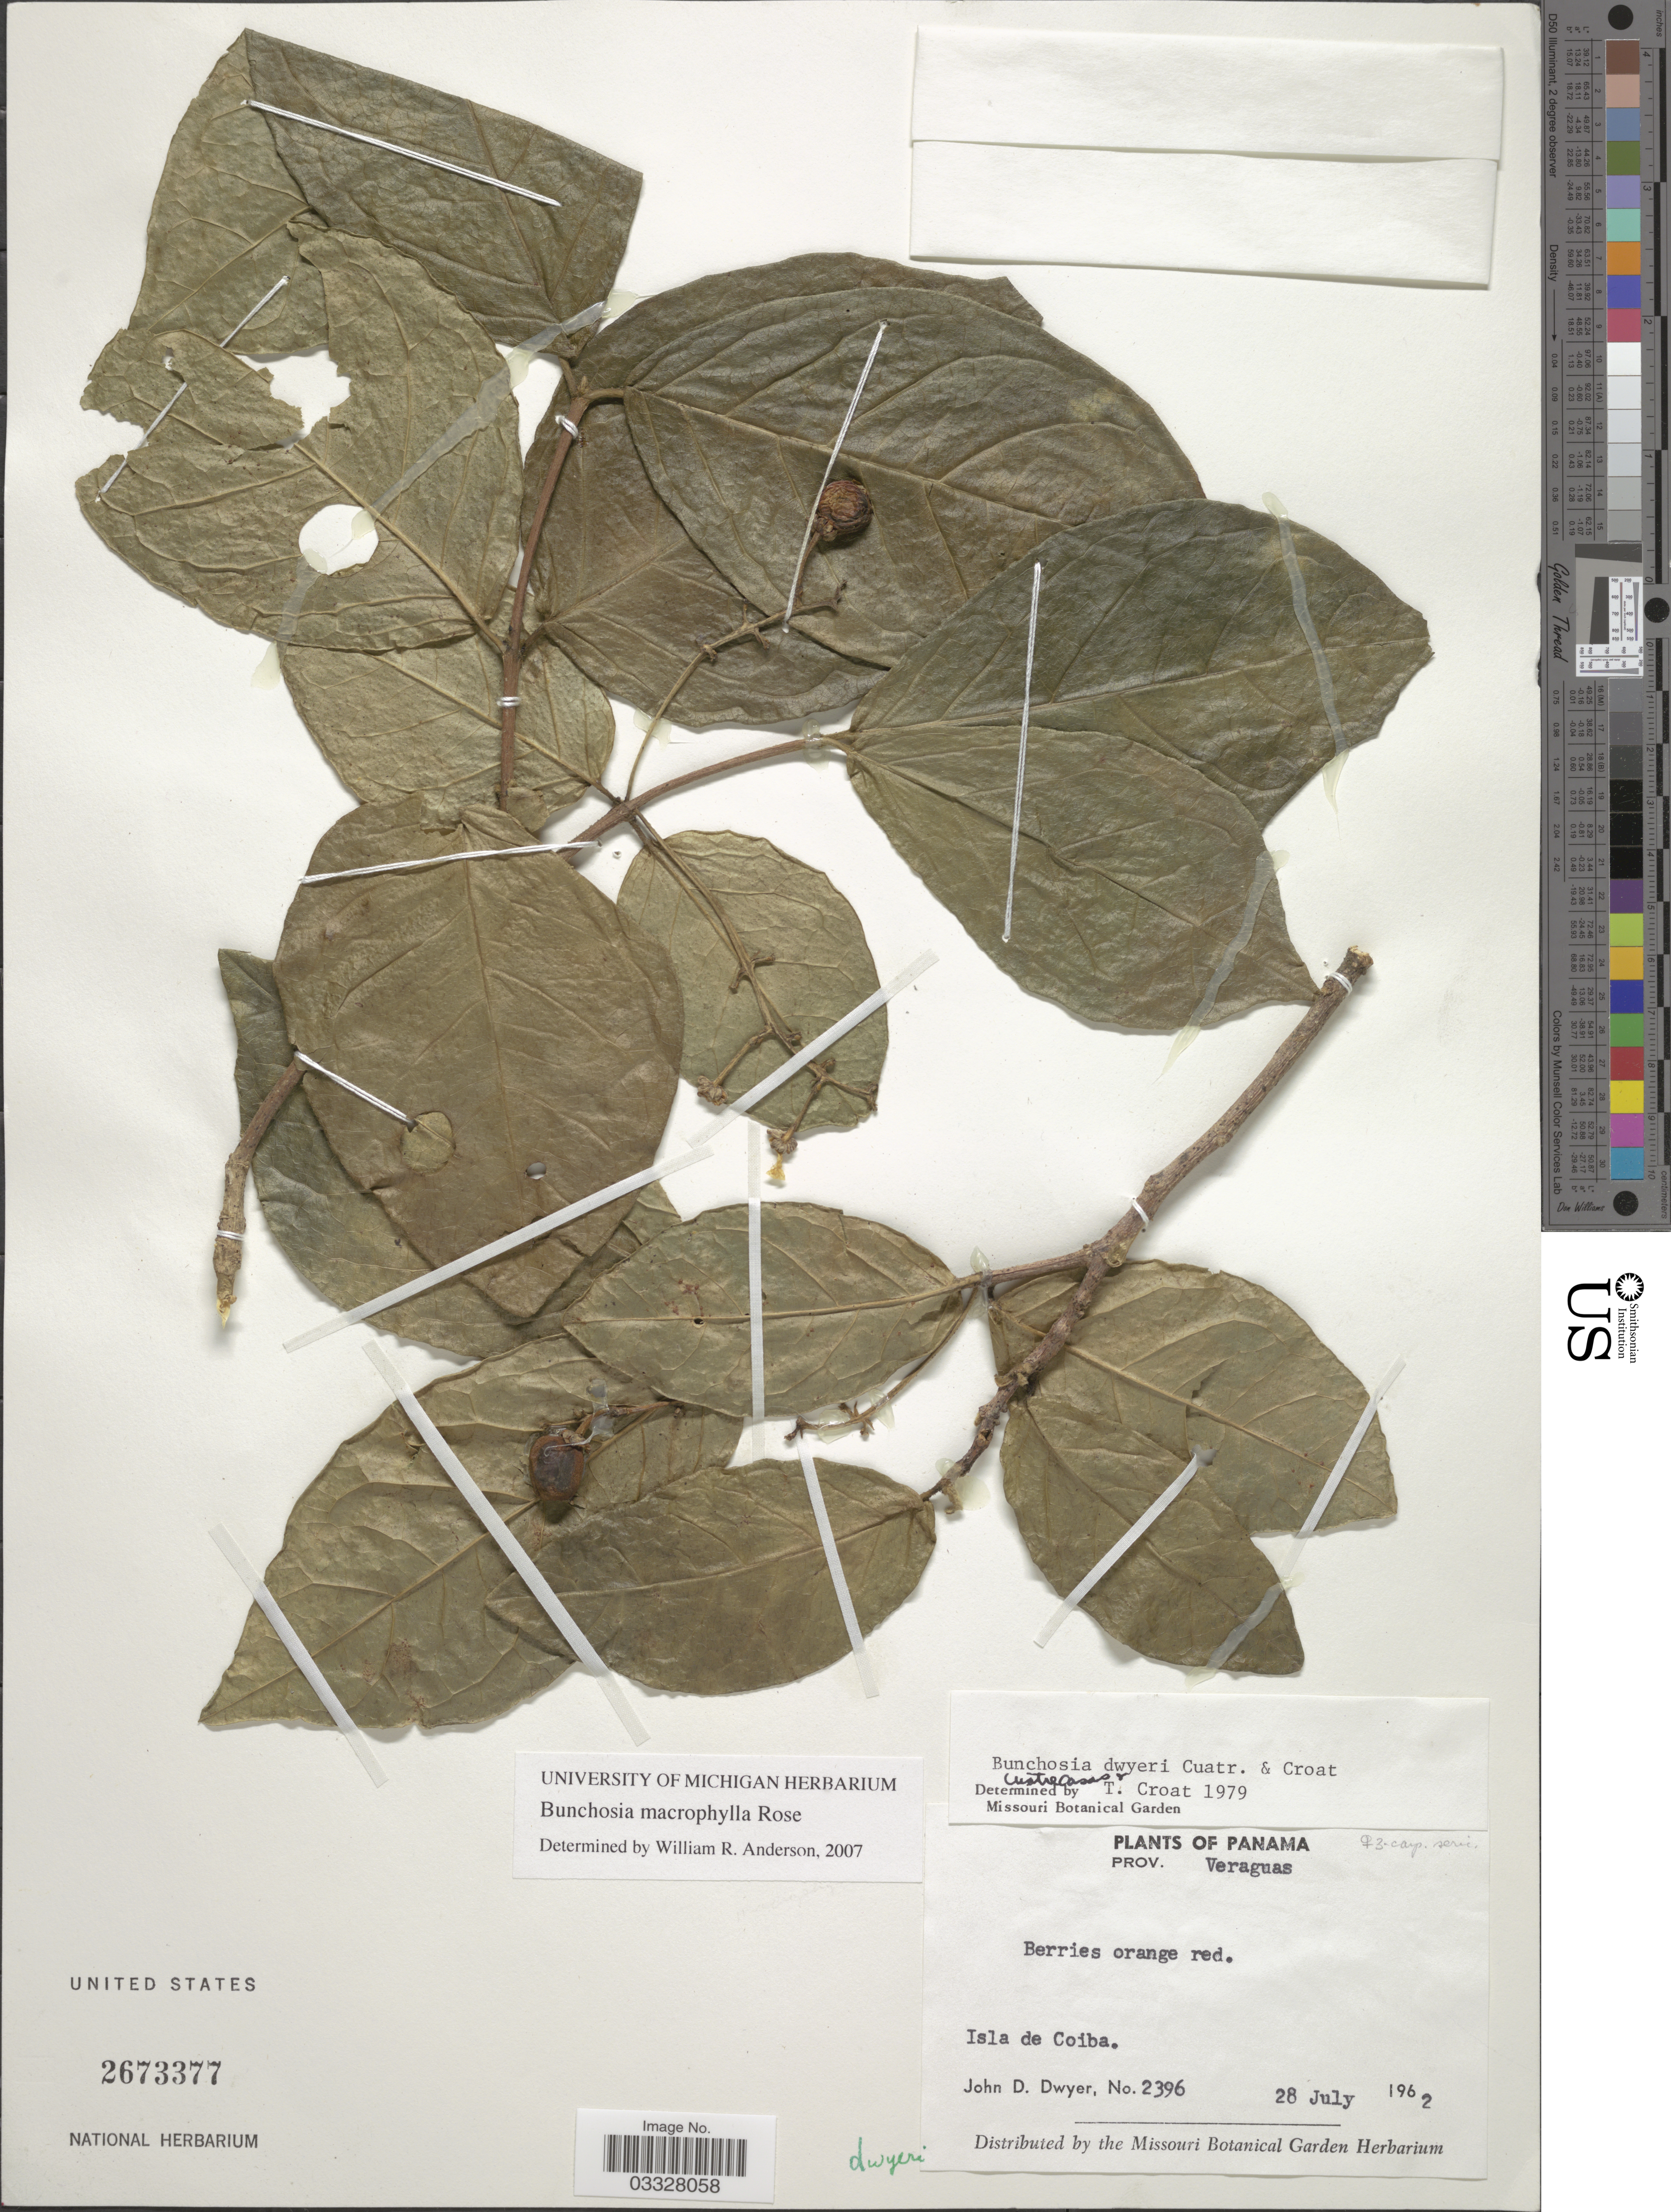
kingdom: Plantae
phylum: Tracheophyta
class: Magnoliopsida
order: Malpighiales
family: Malpighiaceae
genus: Bunchosia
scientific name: Bunchosia macrophylla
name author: Rose ex Donn. Sm. in Pittier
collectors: J. D. Dwyer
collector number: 2396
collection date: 1962-07-28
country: Panama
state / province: Veraguas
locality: Isla de Coiba.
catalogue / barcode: US 2673377